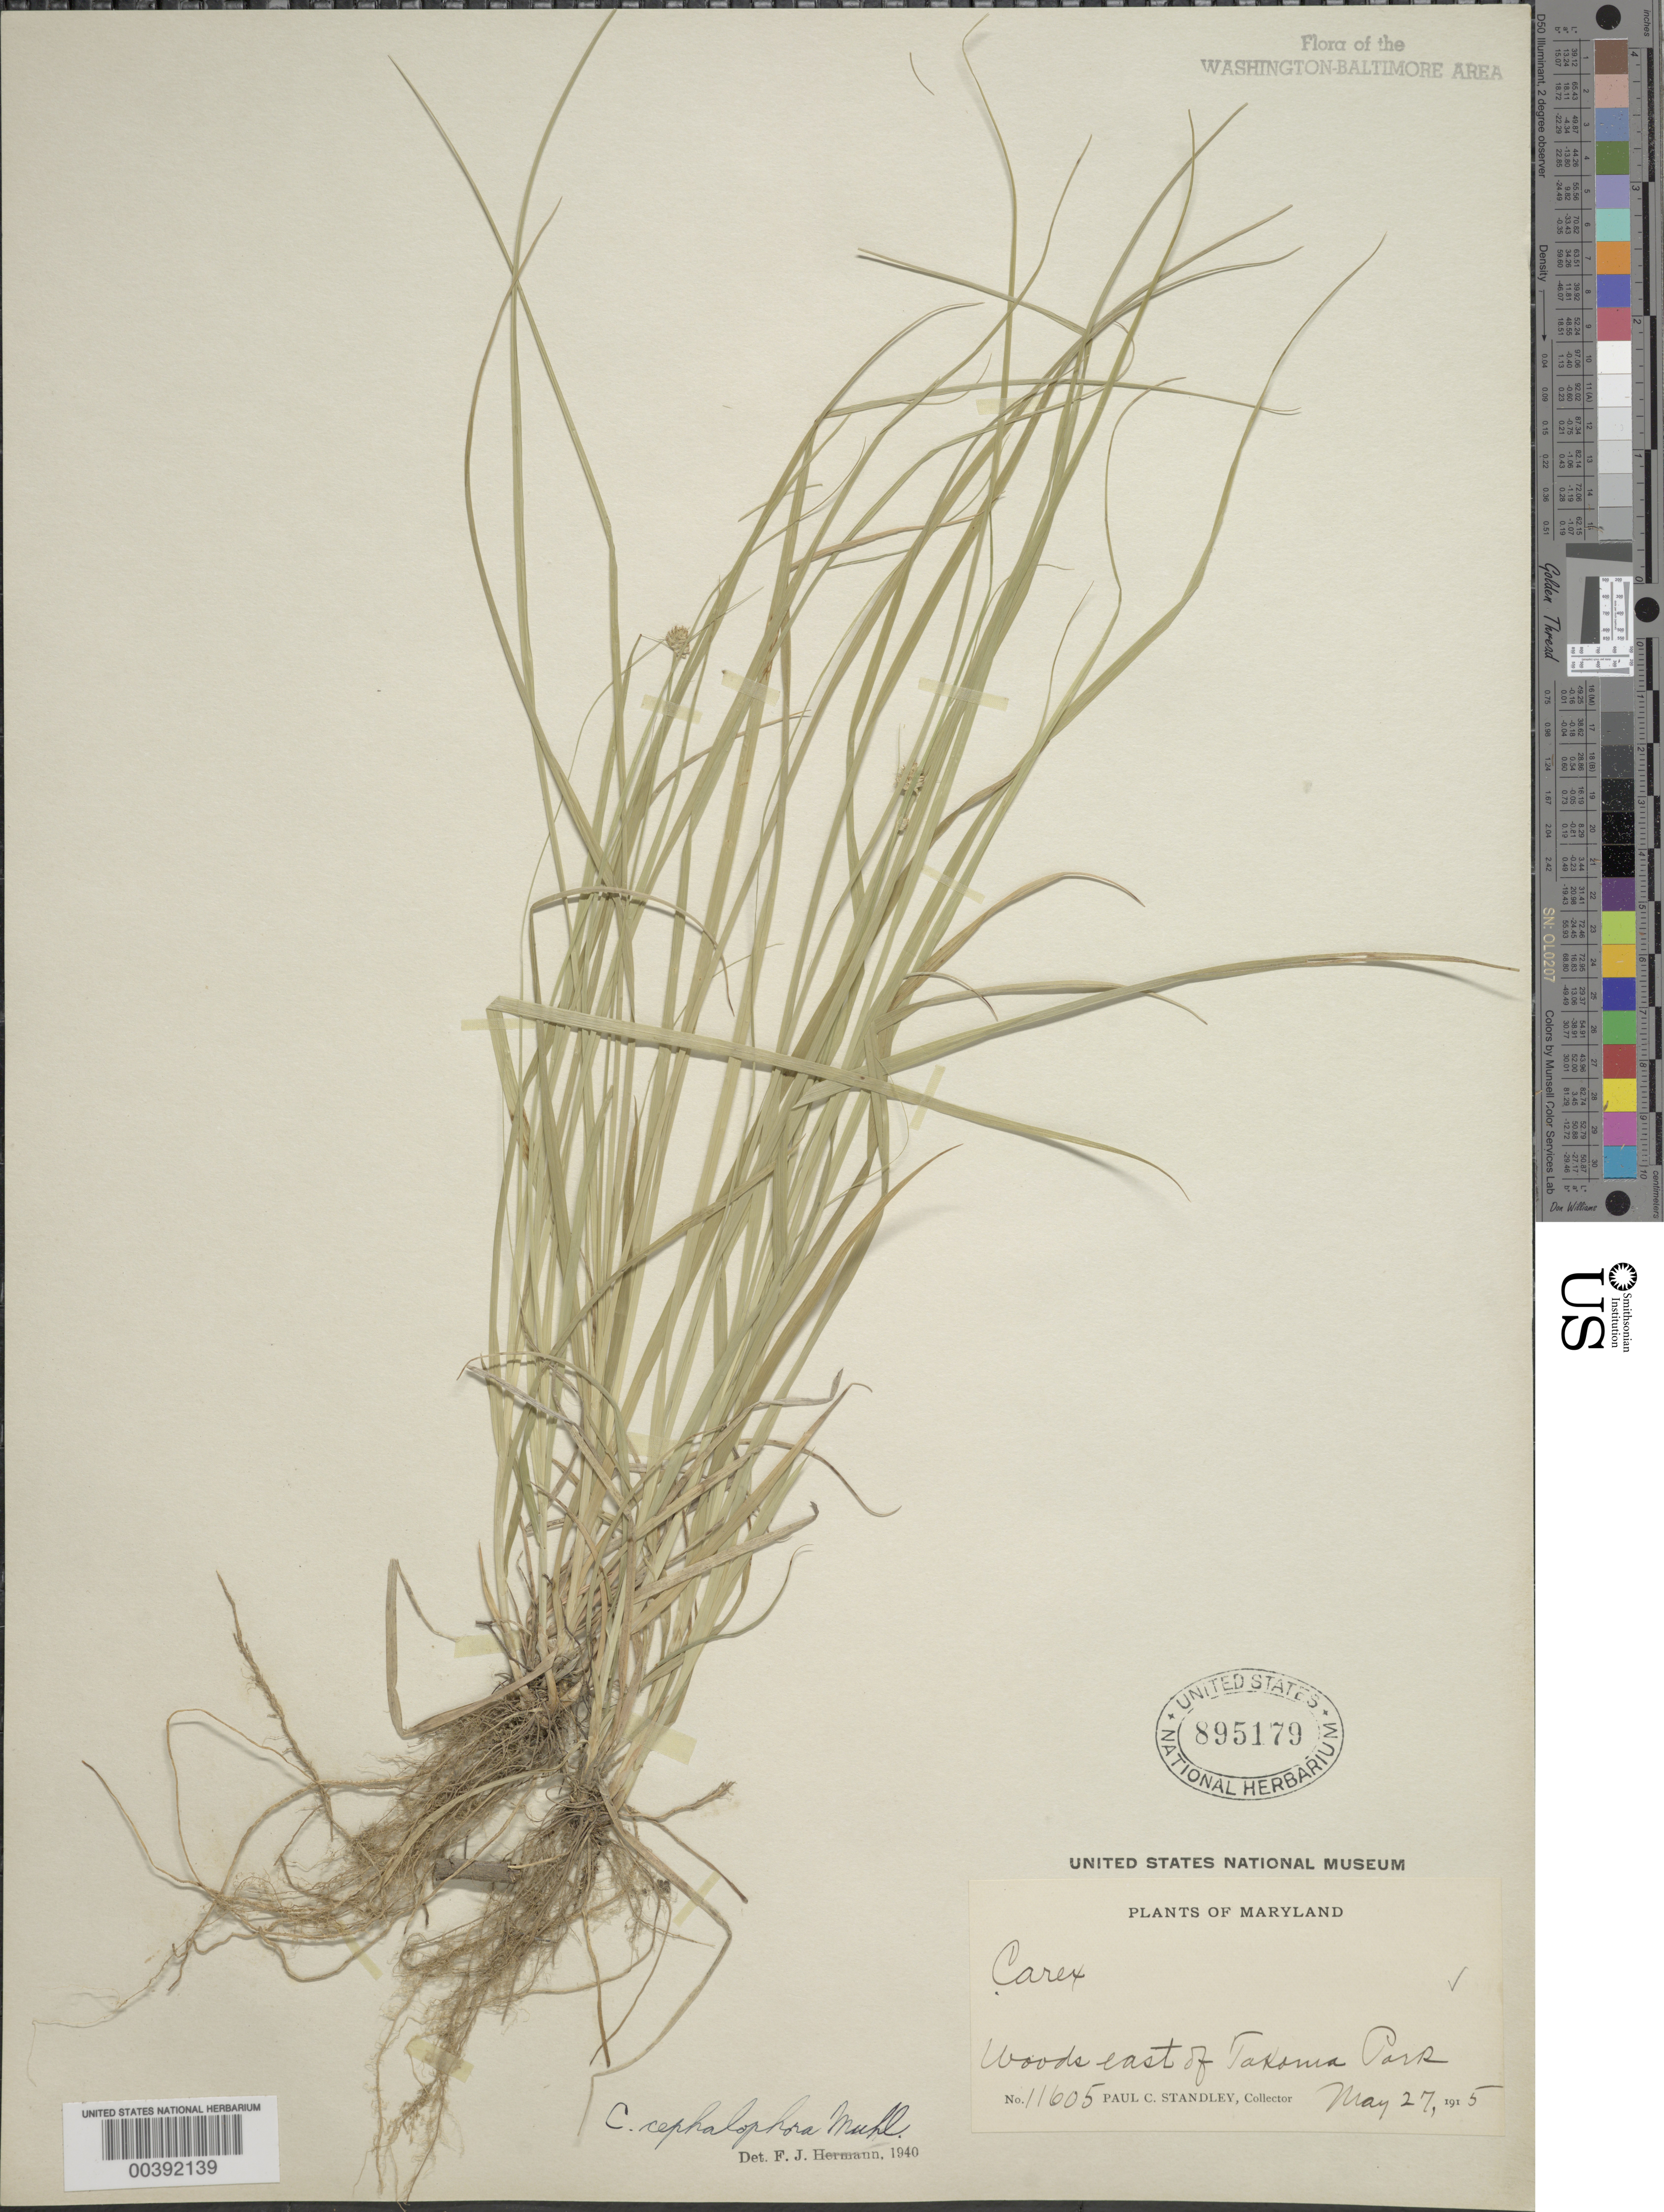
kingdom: Plantae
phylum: Tracheophyta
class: Liliopsida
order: Poales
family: Cyperaceae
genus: Carex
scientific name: Carex cephalophora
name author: Muhl. ex Willd.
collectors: P. C. Standley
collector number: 11605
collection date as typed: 27 May 1915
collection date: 1915-05-27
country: United States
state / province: Maryland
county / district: Montgomery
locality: East of Takoma Park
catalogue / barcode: US 895179